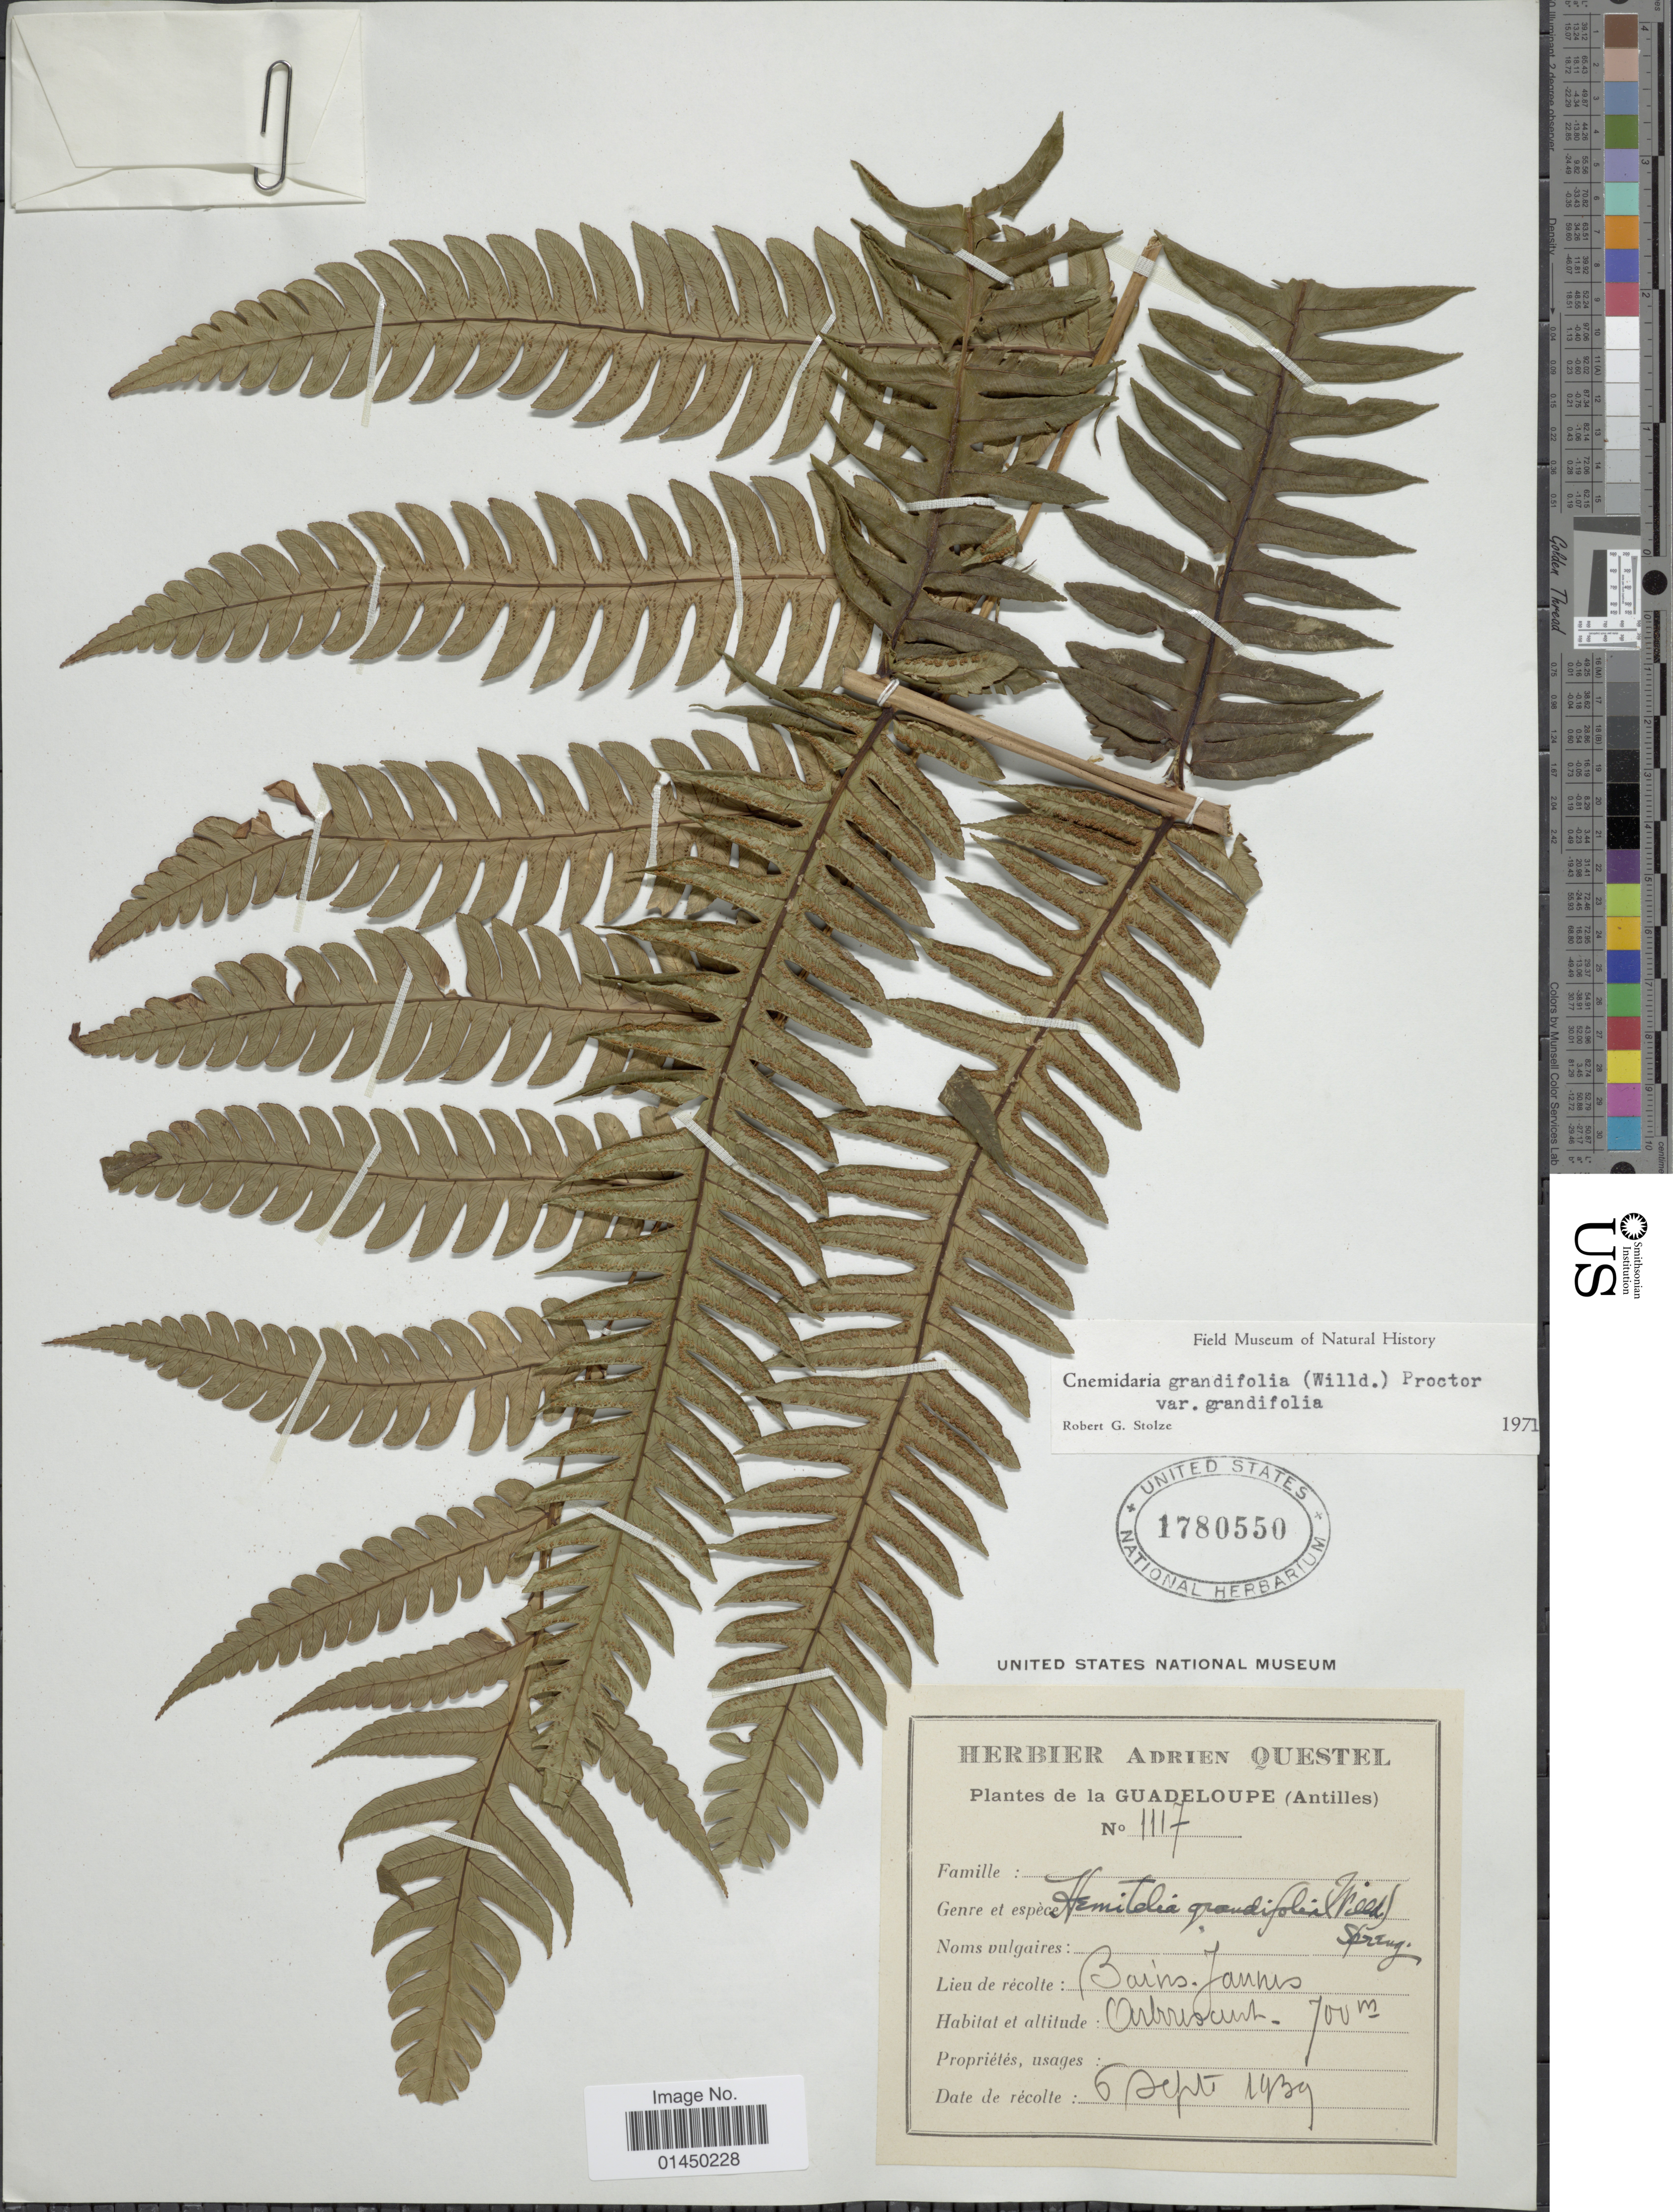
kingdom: Plantae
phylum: Tracheophyta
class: Polypodiopsida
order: Cyatheales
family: Cyatheaceae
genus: Cyathea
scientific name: Cyathea grandifolia var. grandifolia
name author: Willd.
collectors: ex herb. A. Questal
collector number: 1117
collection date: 1939-09-06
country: Guadeloupe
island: Leeward Is.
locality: Bains Jaunes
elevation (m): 700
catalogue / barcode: US 1780550